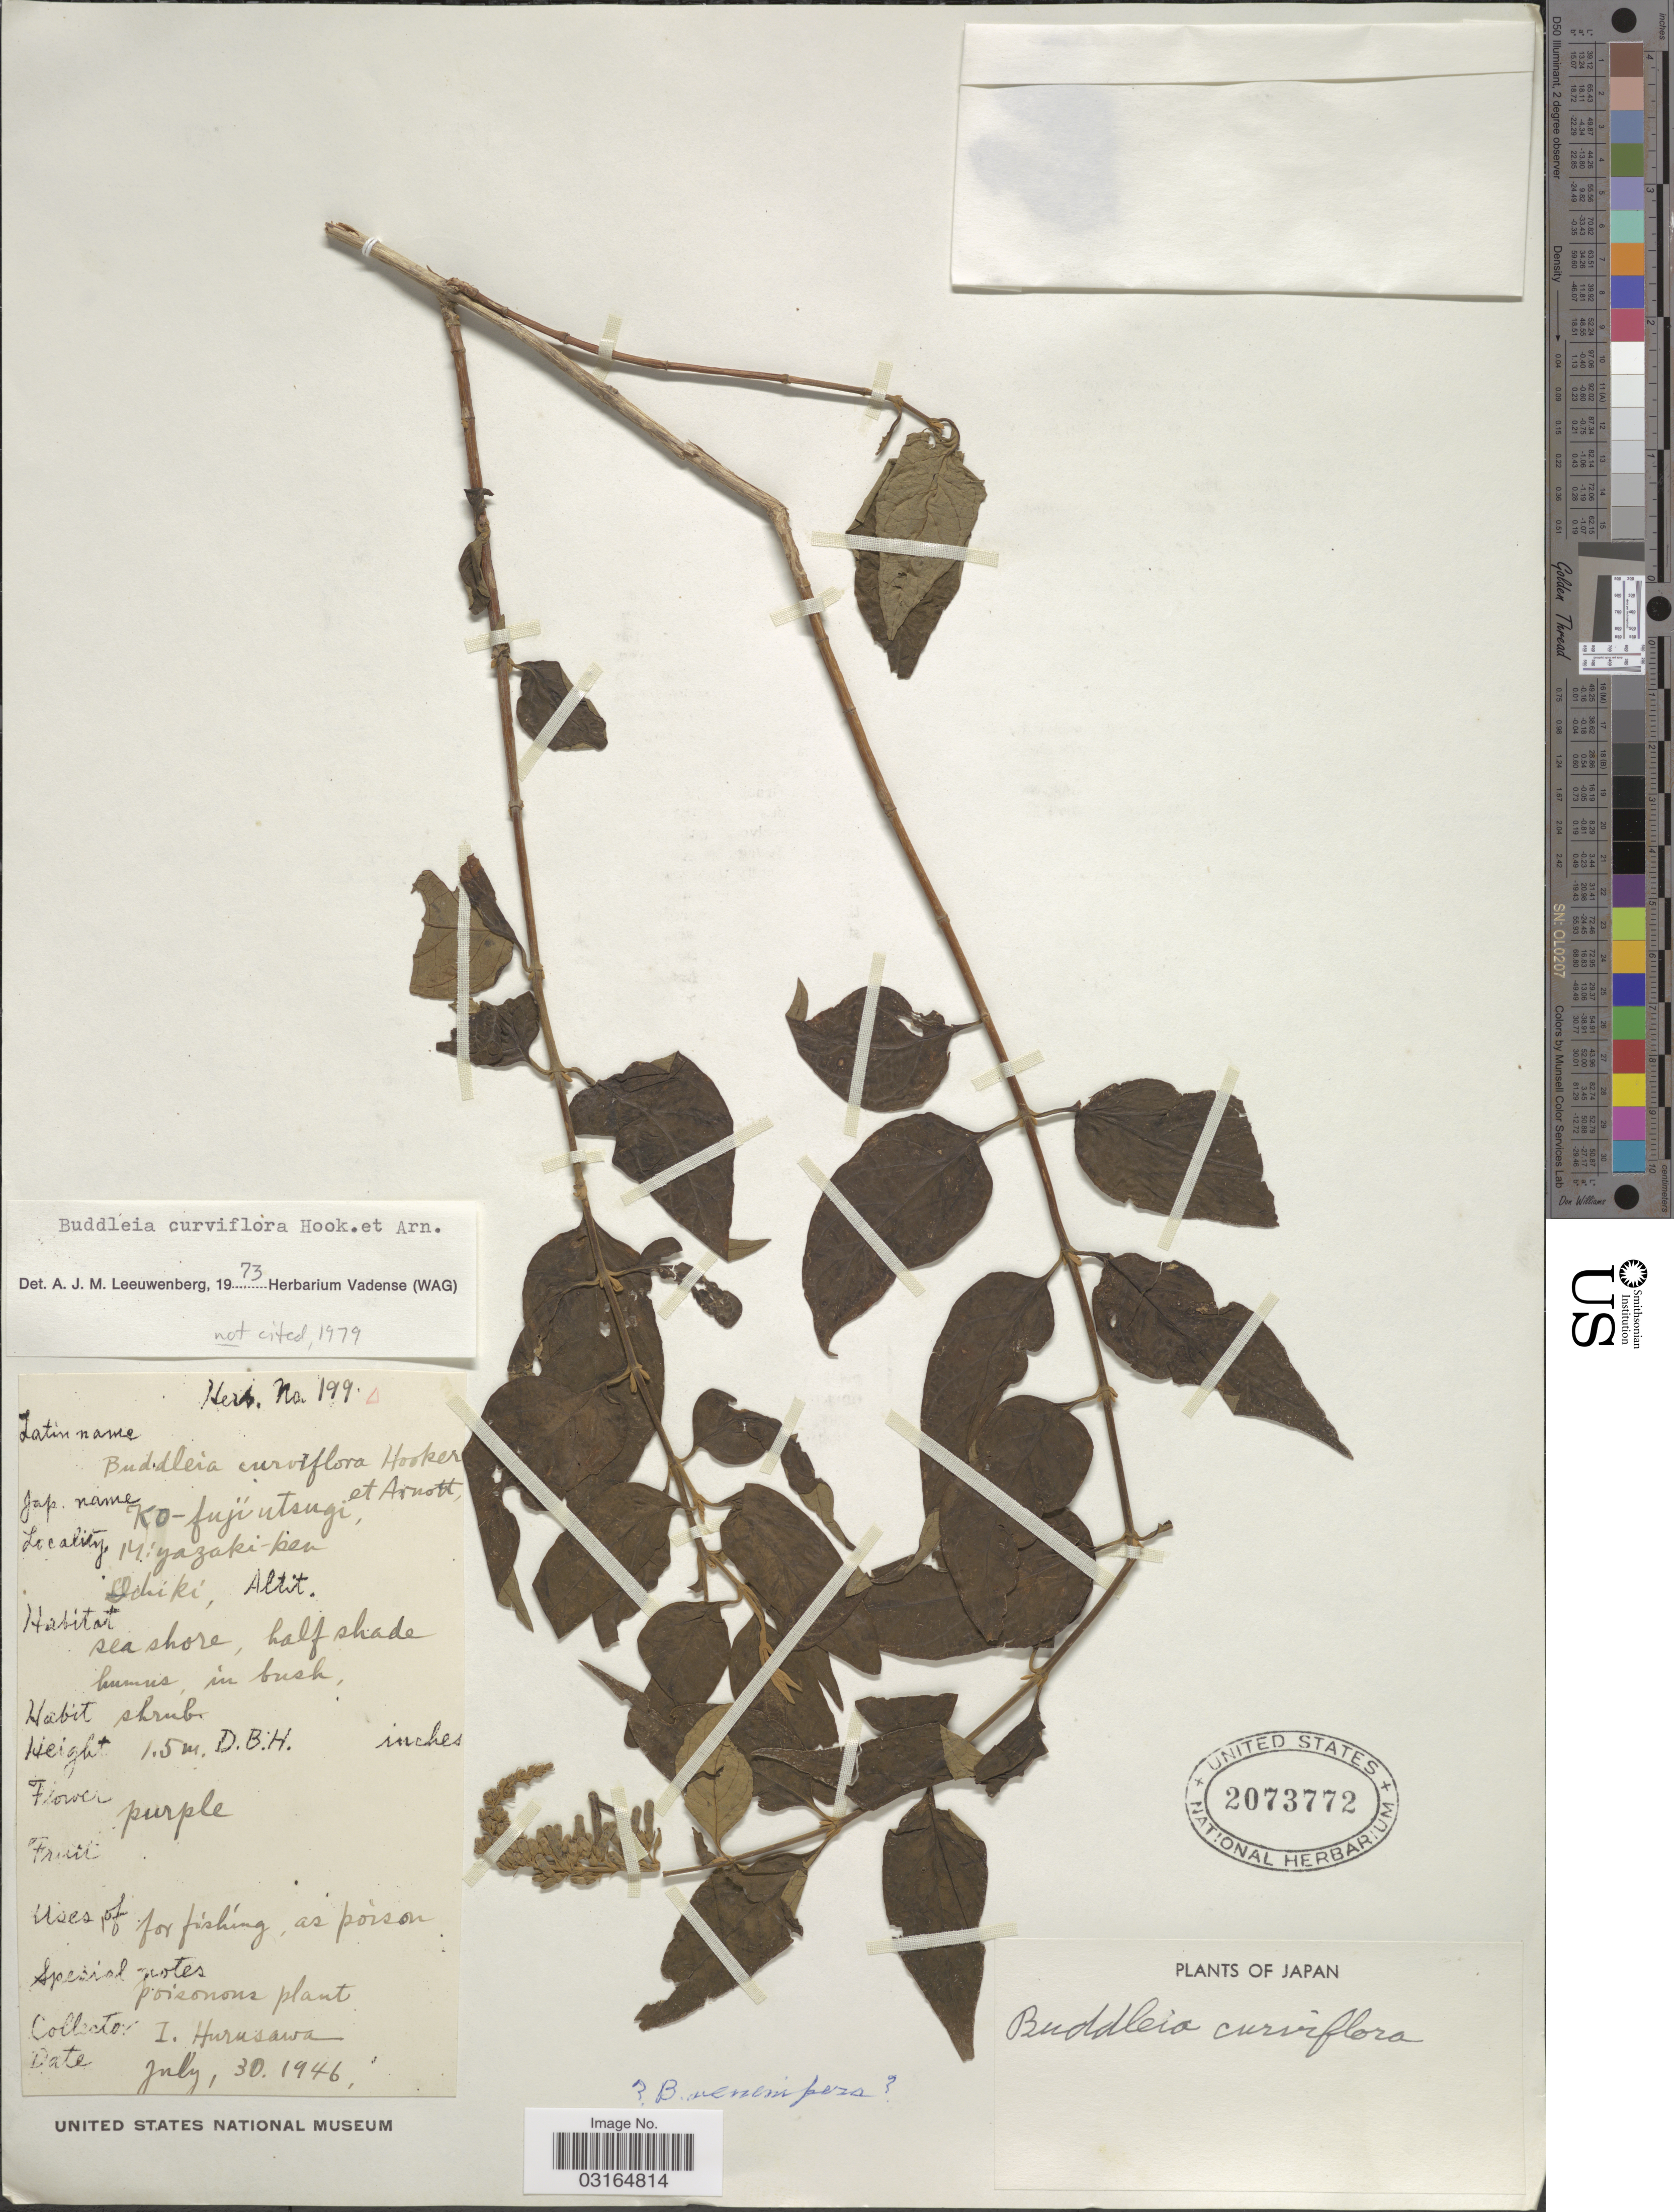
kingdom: Plantae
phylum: Tracheophyta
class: Magnoliopsida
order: Lamiales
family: Scrophulariaceae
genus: Buddleja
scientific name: Buddleja curviflora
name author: W. Hook. & Arn.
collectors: I. Hurusawa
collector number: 199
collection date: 1946-07-30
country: Japan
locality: Miyazaki-ke, Odiki.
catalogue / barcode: US 2073772